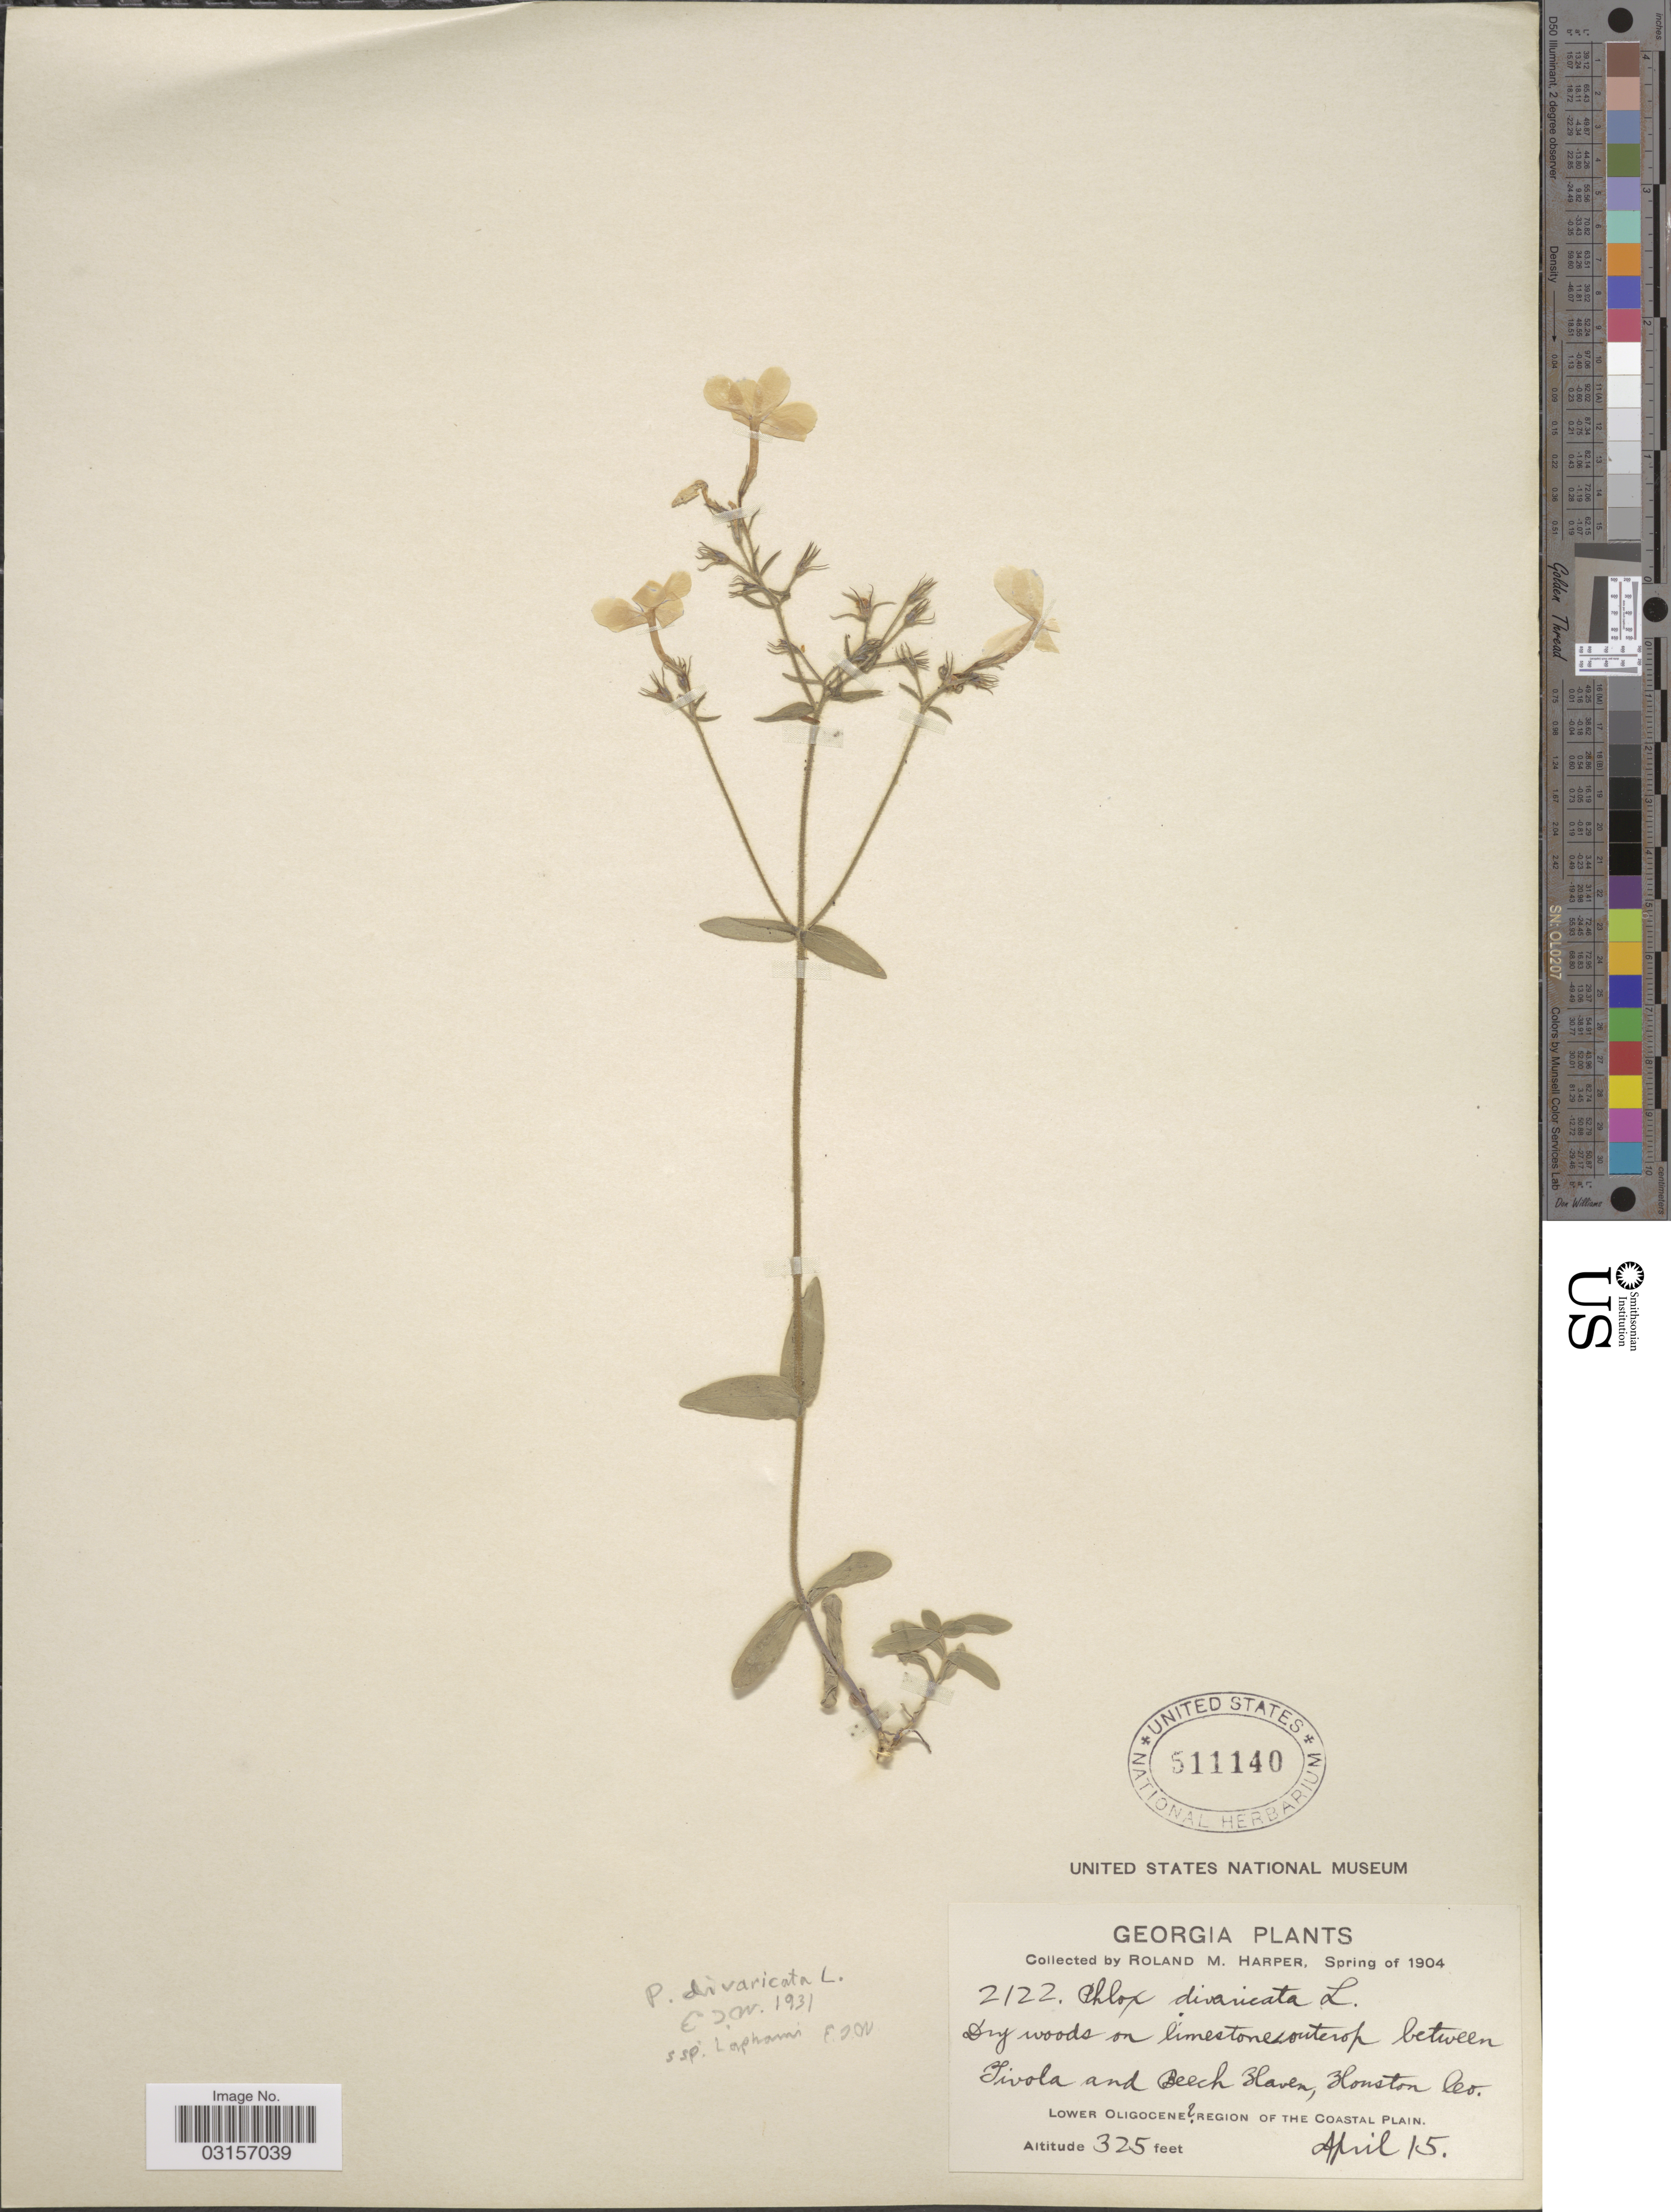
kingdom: Plantae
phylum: Tracheophyta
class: Magnoliopsida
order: Ericales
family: Polemoniaceae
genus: Phlox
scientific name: Phlox divaricata subsp. laphamii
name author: (Alph. Wood) Wherry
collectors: R. M. Harper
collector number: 2122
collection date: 1904-04-15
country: United States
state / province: Georgia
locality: Between Tivola and Beech Haven, Houston Co., Lower Oligocene [unsure placement], Region of the Coastal Plain.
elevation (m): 99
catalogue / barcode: US 511140